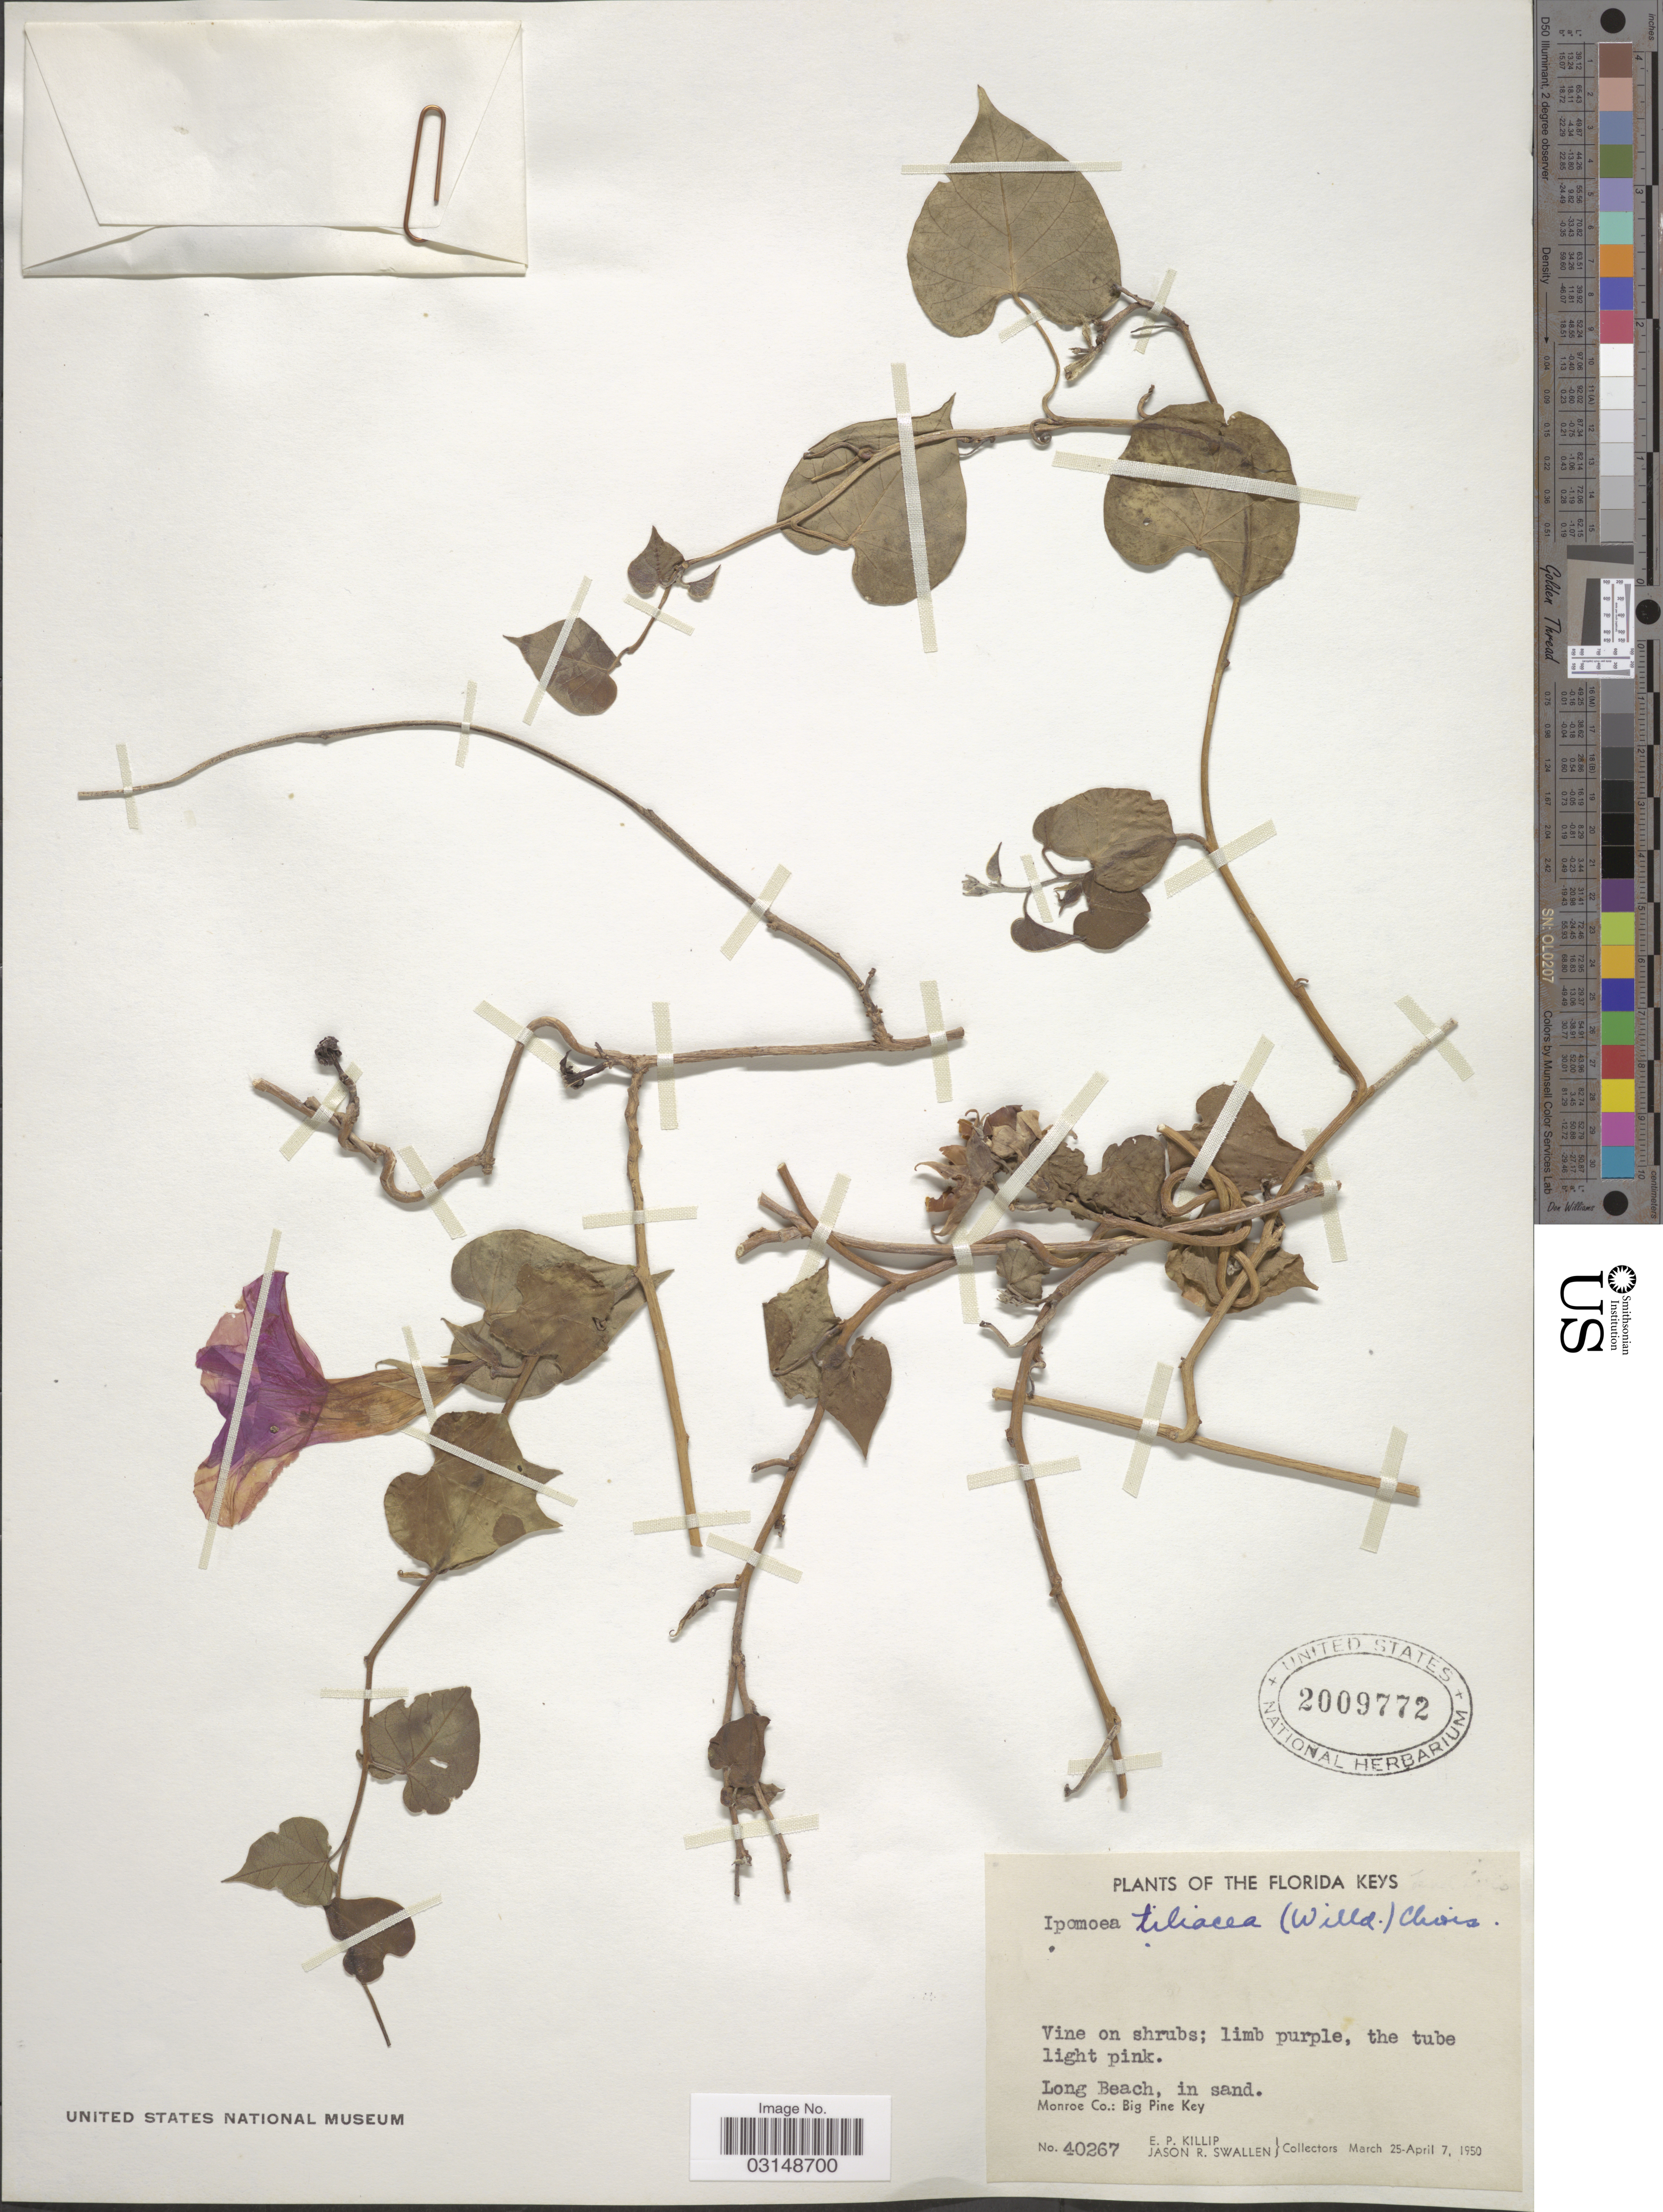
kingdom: Plantae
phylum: Tracheophyta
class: Magnoliopsida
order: Solanales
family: Convolvulaceae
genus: Ipomoea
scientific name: Ipomoea indica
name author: (Burm.) Merr.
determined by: Strong, Mark T., (BOT), Smithsonian Institution - National Museum of Natural History (UNITED STATES)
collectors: E. P. Killip & J. R. Swallen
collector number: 40267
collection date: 1950-03-25/1950-04-07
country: United States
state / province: Florida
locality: Florida Keys. Long Beach. Monroe Co.: Big Pine Key.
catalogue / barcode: US 2009772